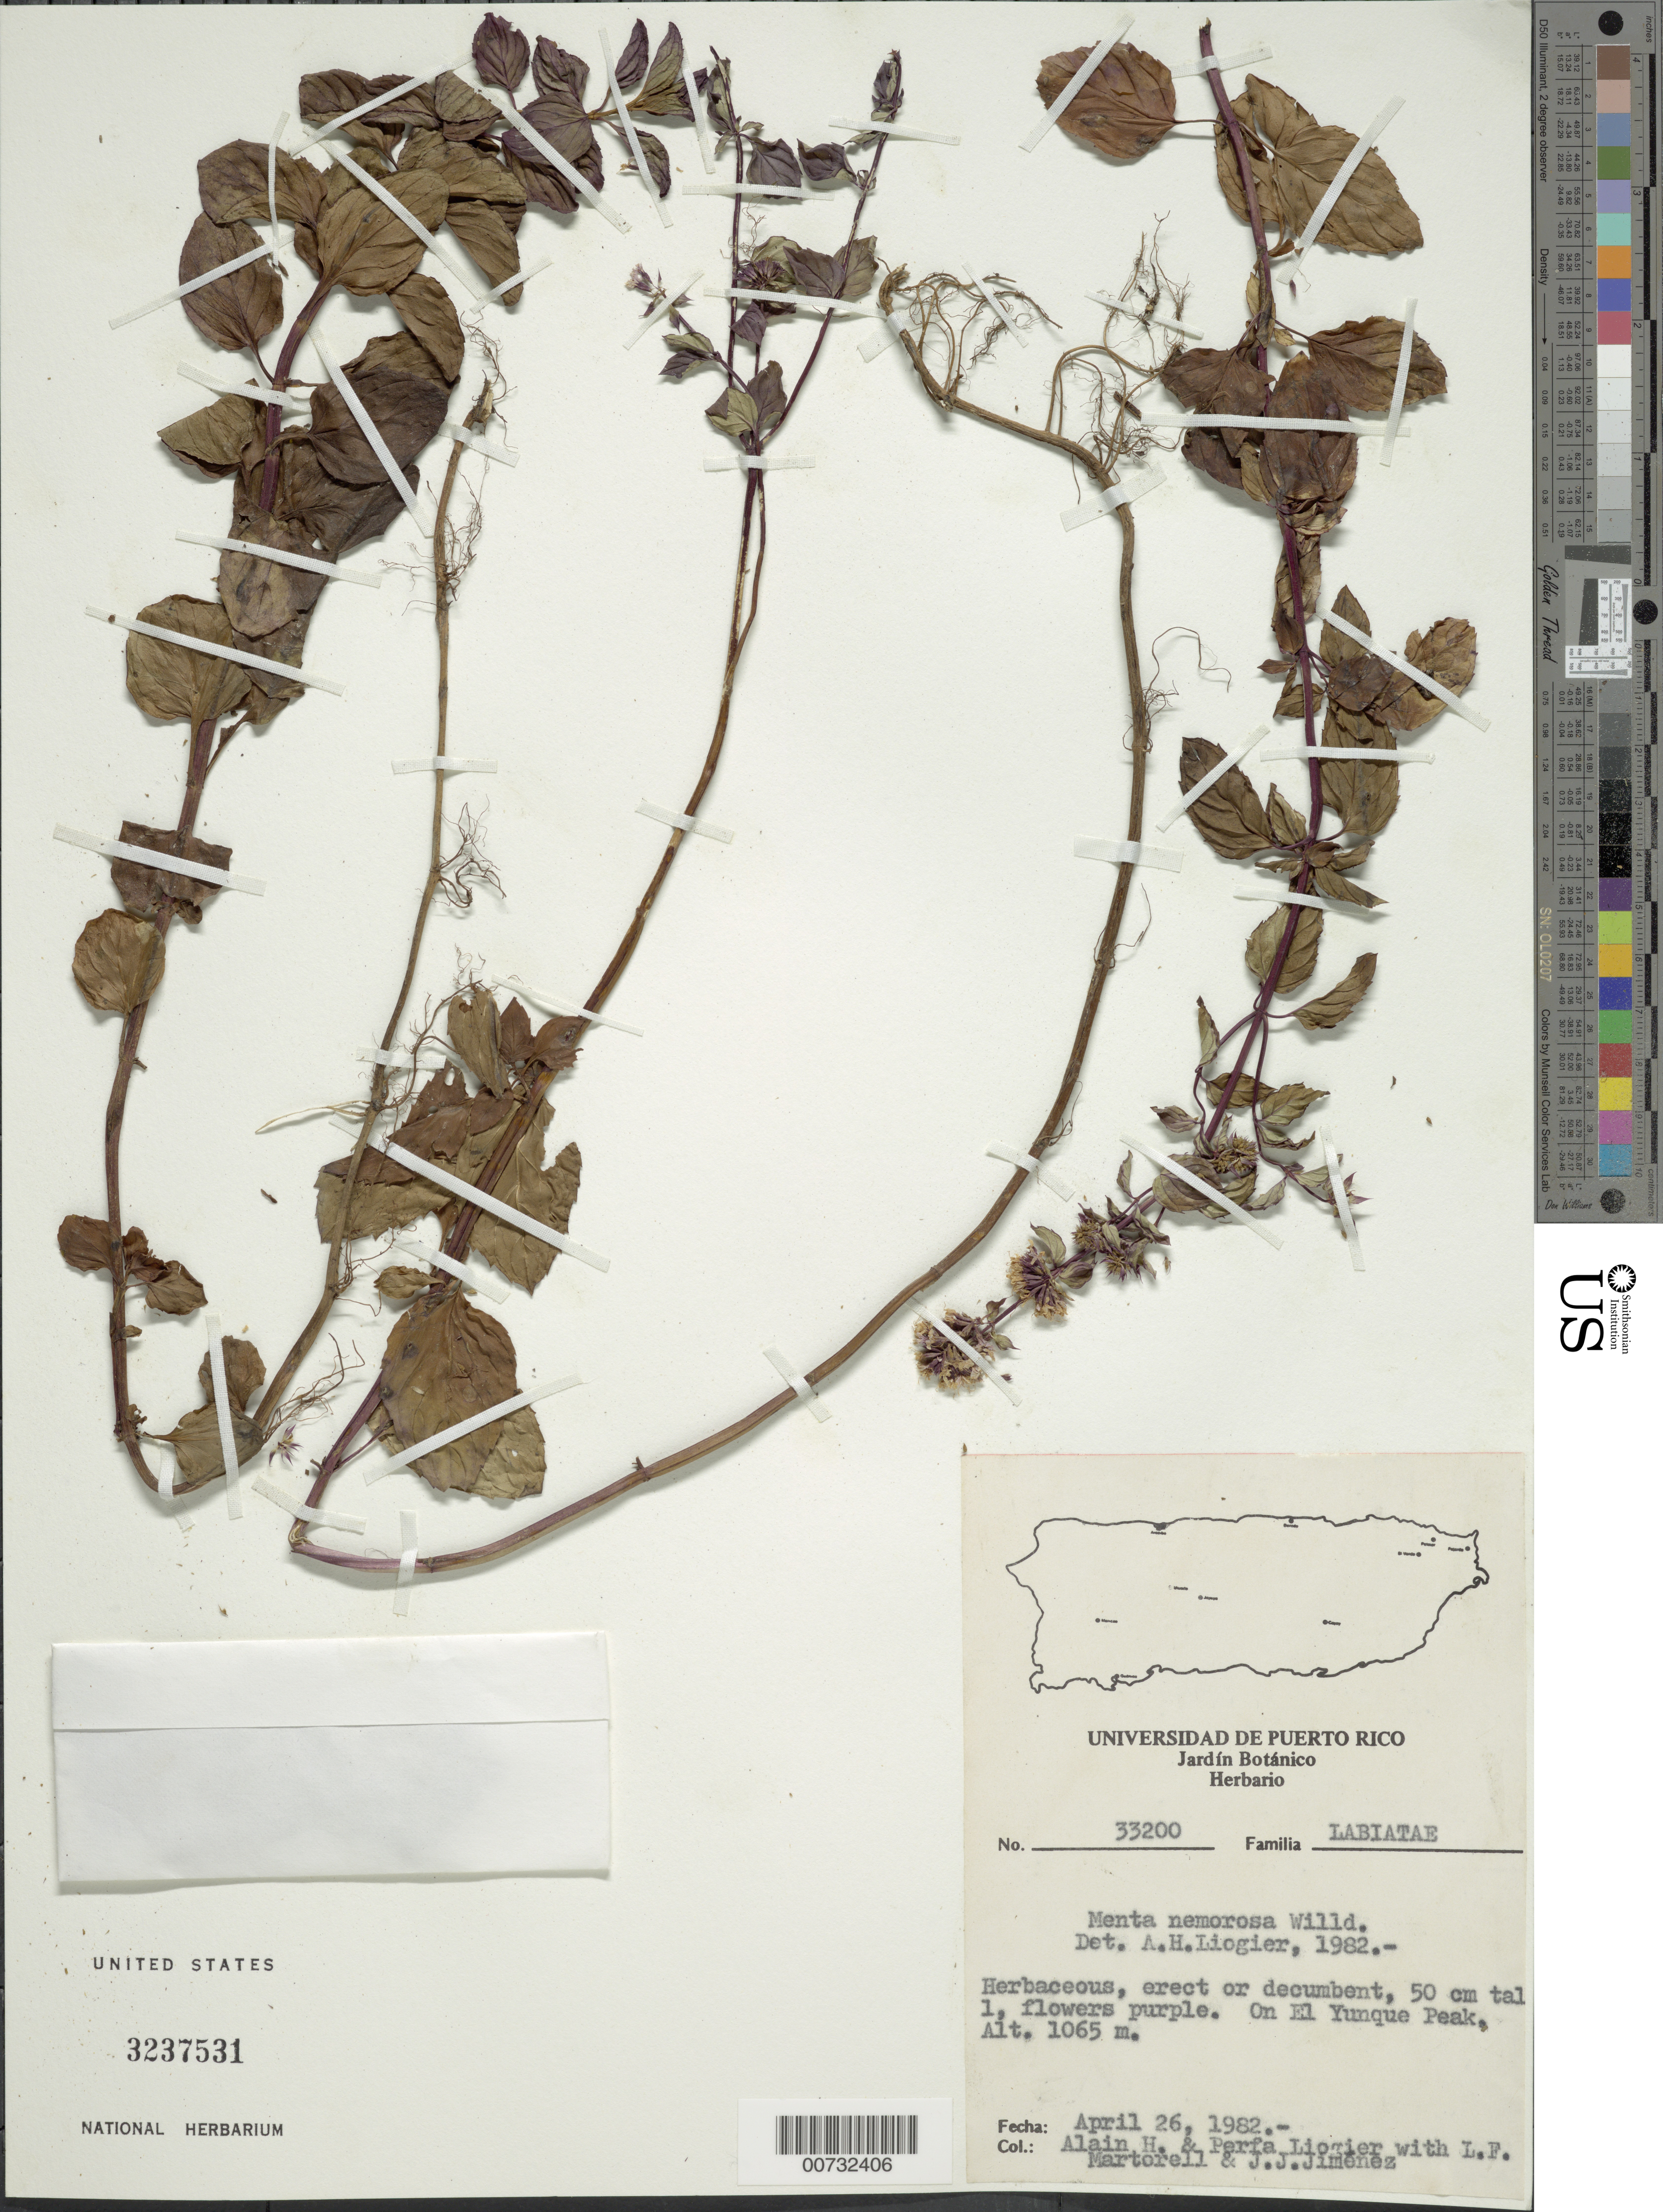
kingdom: Plantae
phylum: Tracheophyta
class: Magnoliopsida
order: Lamiales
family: Lamiaceae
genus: Mentha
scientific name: Mentha villosa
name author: Huds.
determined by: Liogier, Alain H.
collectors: A. H. Liogier, M. P. Liogier, L. Martorell & J. J. Jiménez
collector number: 33200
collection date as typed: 26 Apr 1982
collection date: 1982-04-26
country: Puerto Rico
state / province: Río Grande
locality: El Yunque Peak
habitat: Peak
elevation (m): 1065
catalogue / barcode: US 3237531